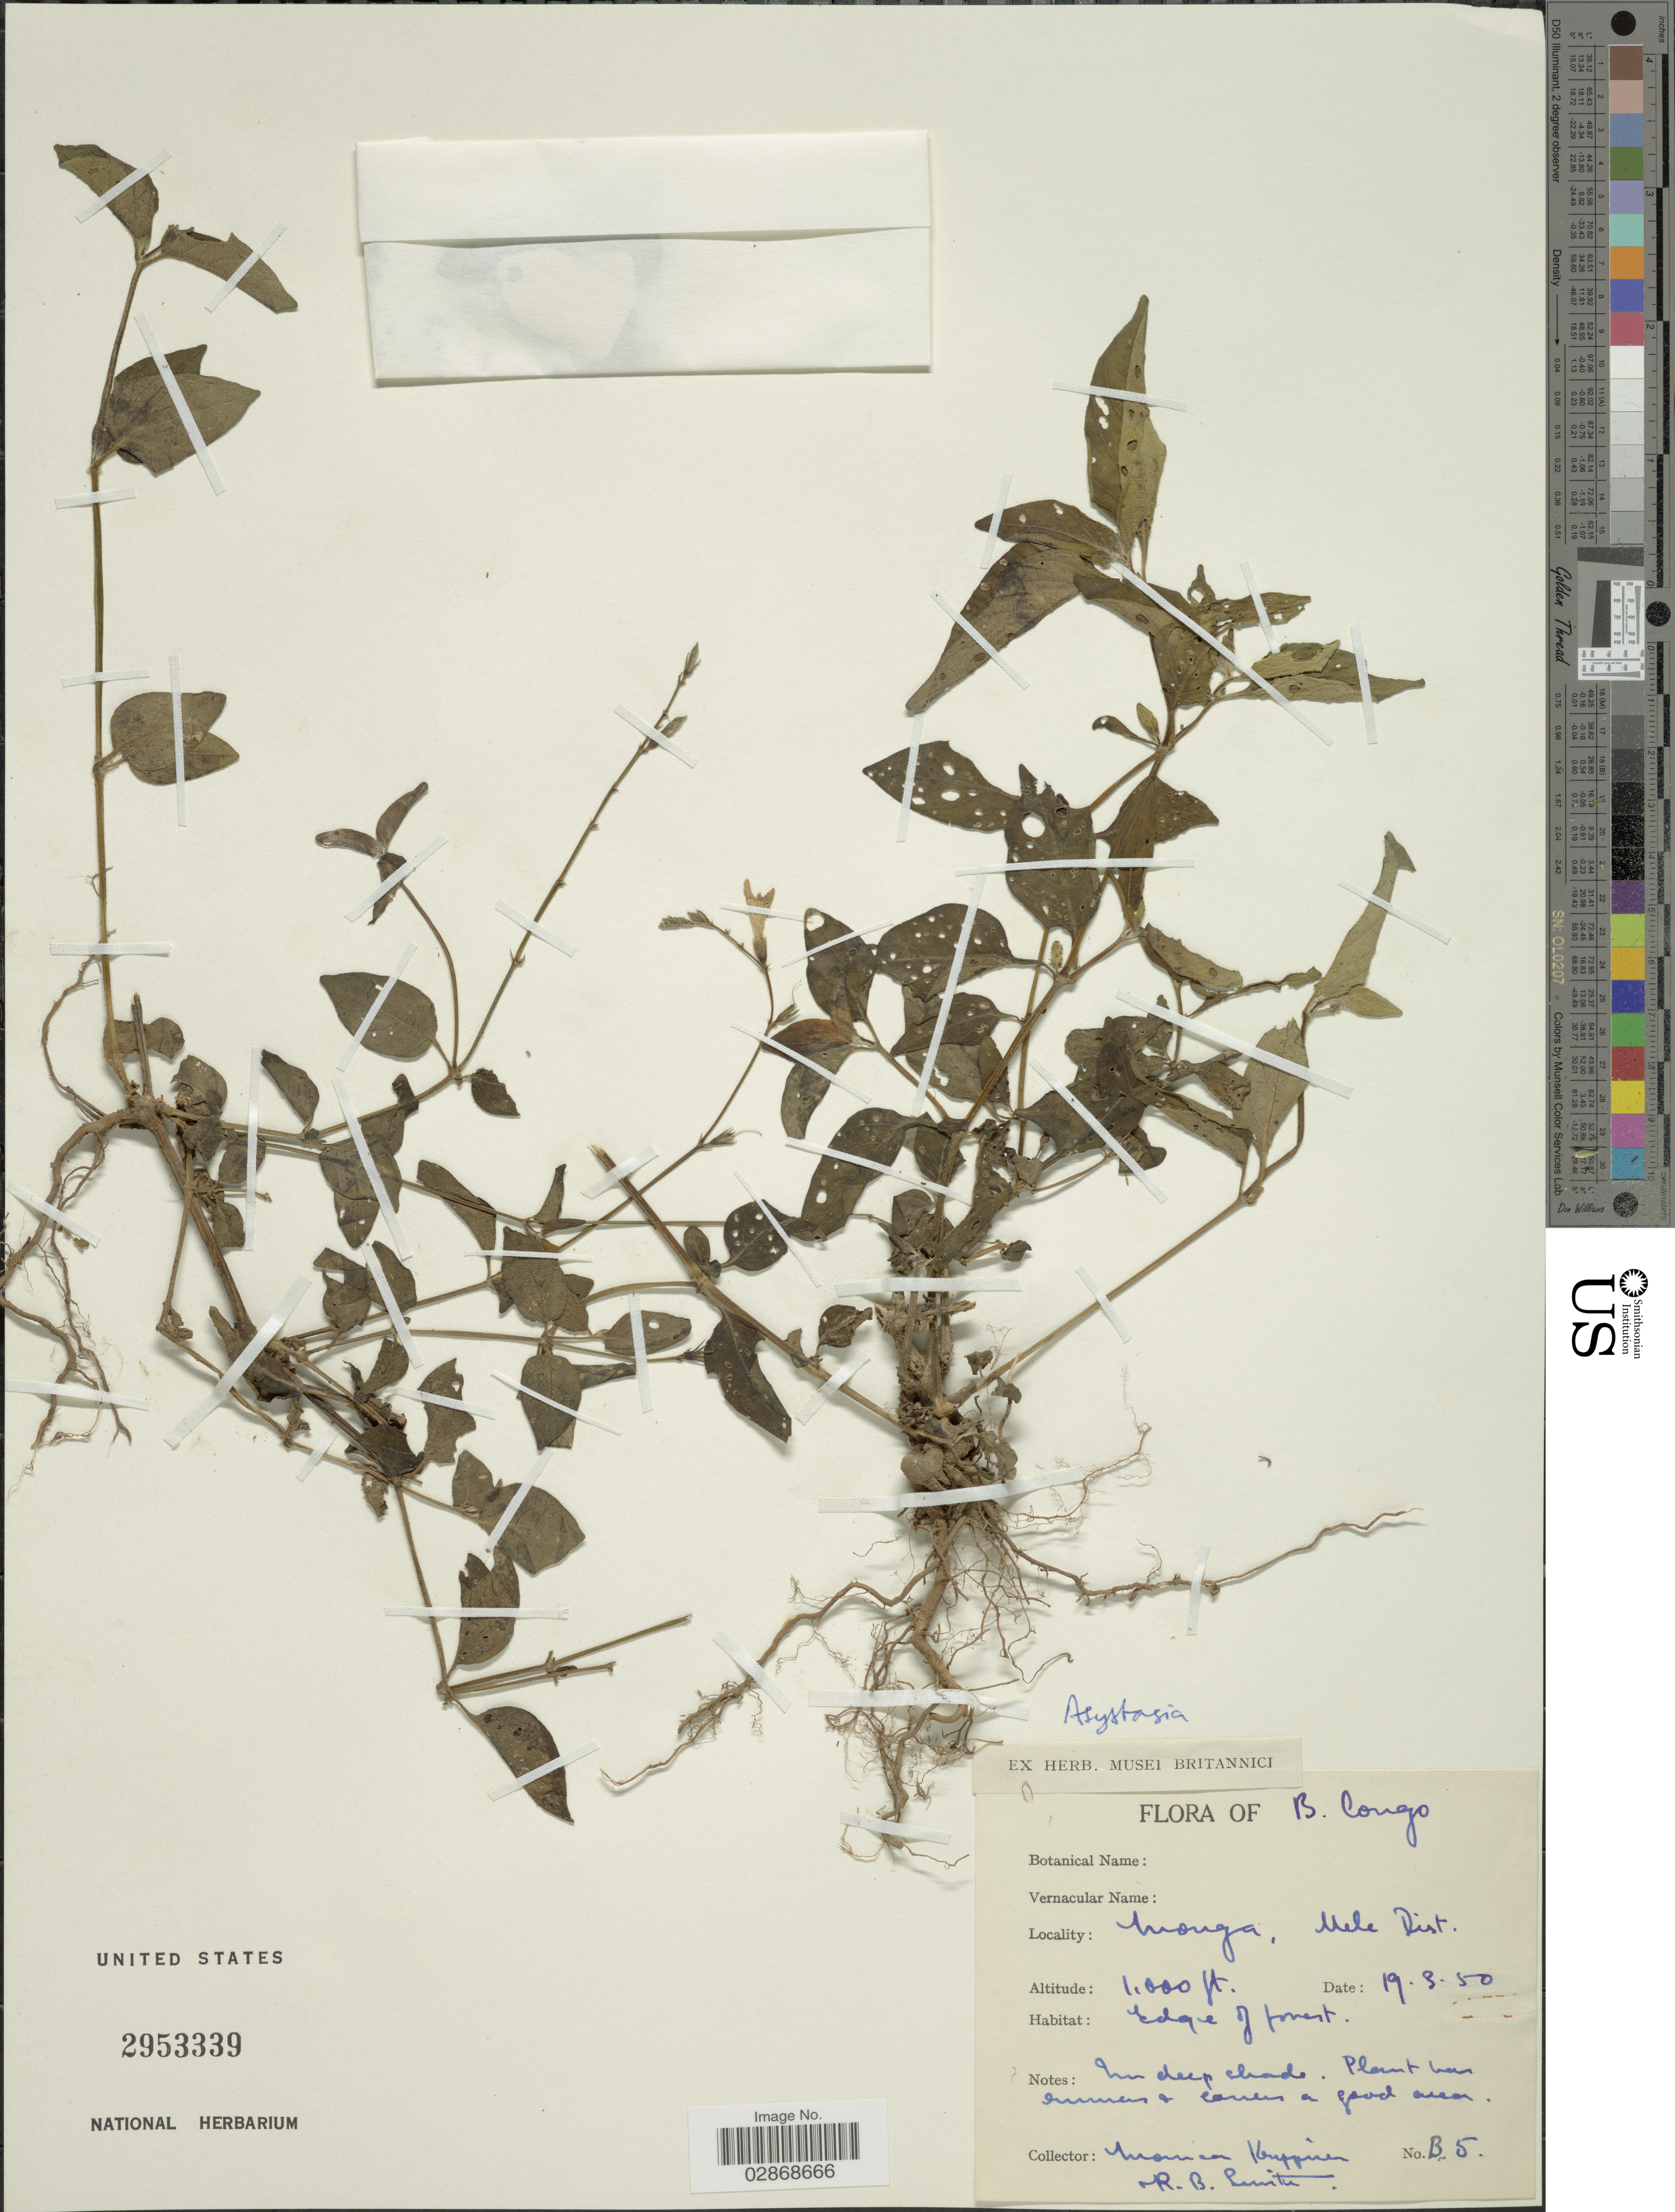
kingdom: Plantae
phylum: Tracheophyta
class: Magnoliopsida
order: Lamiales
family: Acanthaceae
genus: Asystasia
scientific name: Asystasia sp.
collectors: M. Krippner & R. B. Smith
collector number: B5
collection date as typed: Transcribed d/m/y: 19/3/50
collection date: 1950-03-19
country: Congo, Democratic Republic of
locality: B. Congo. Monga, Uele Dist.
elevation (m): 305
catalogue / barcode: US 2953339